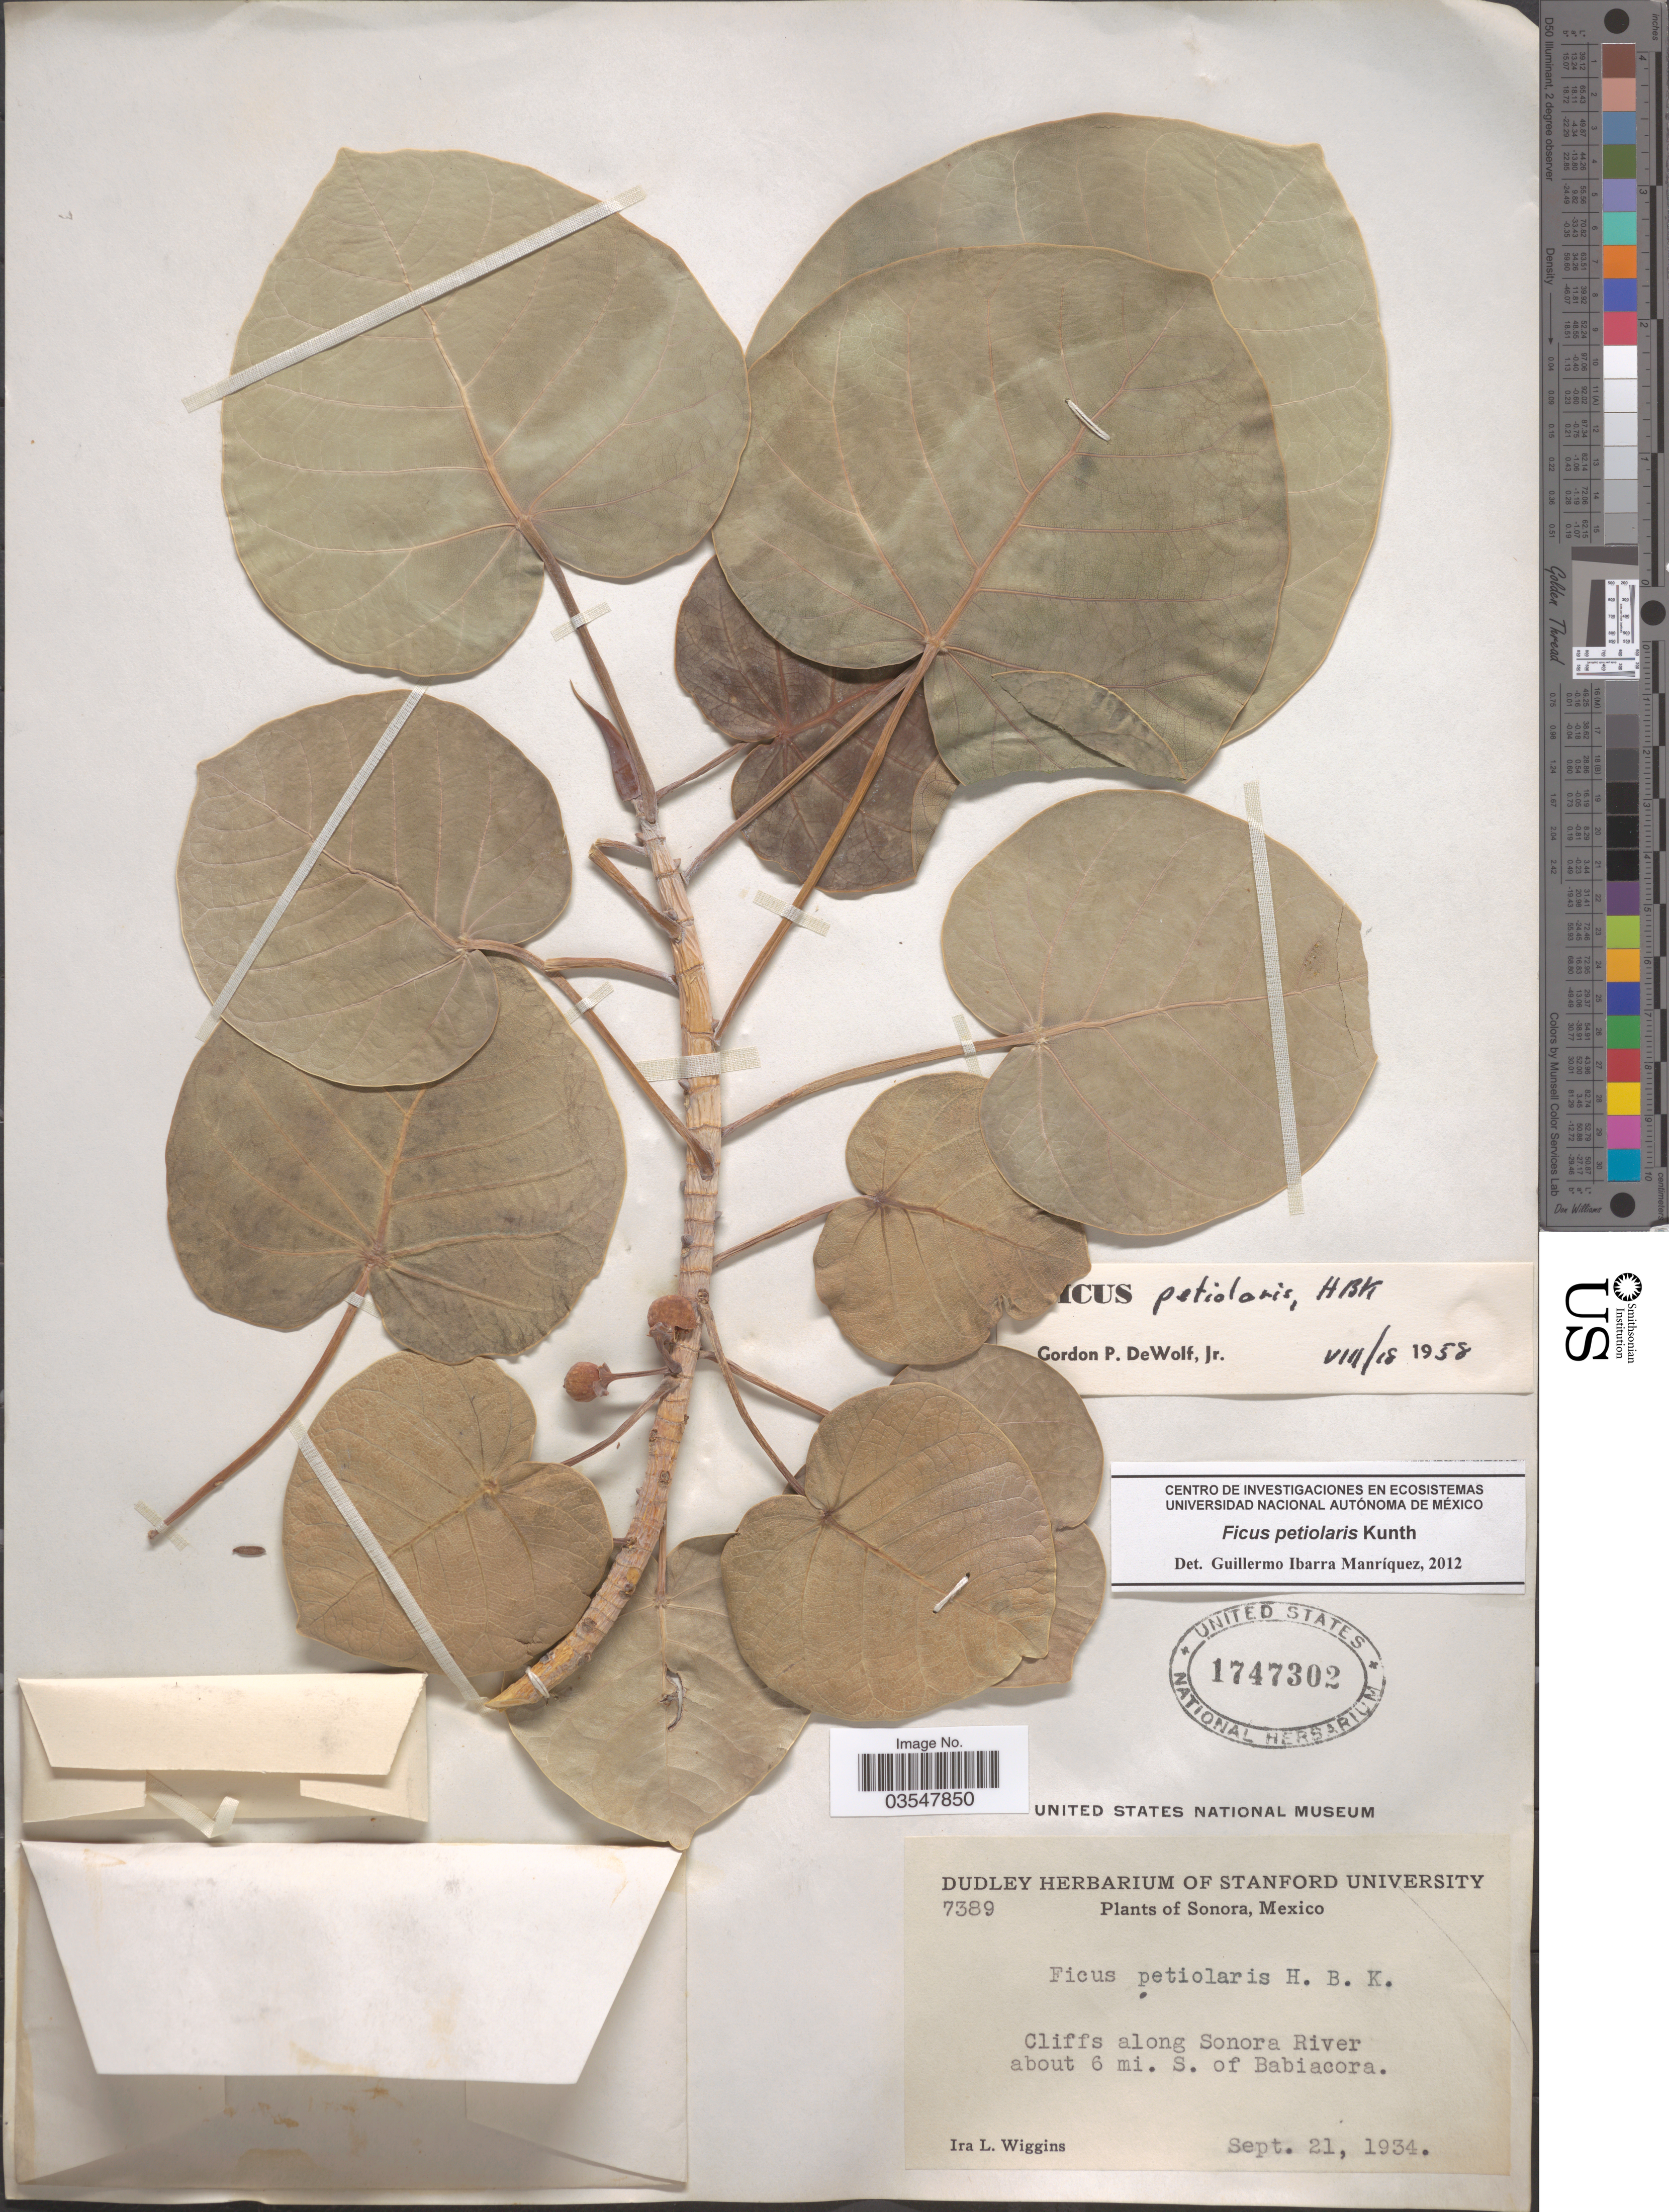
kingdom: Plantae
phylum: Tracheophyta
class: Magnoliopsida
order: Rosales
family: Moraceae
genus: Ficus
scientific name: Ficus petiolaris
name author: Kunth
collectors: I. L. Wiggins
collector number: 7389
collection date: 1934-09-21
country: Mexico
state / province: Sonora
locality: Cliffs along Sonora River about 6 mi. S. of Babiacora.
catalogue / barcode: US 1747302